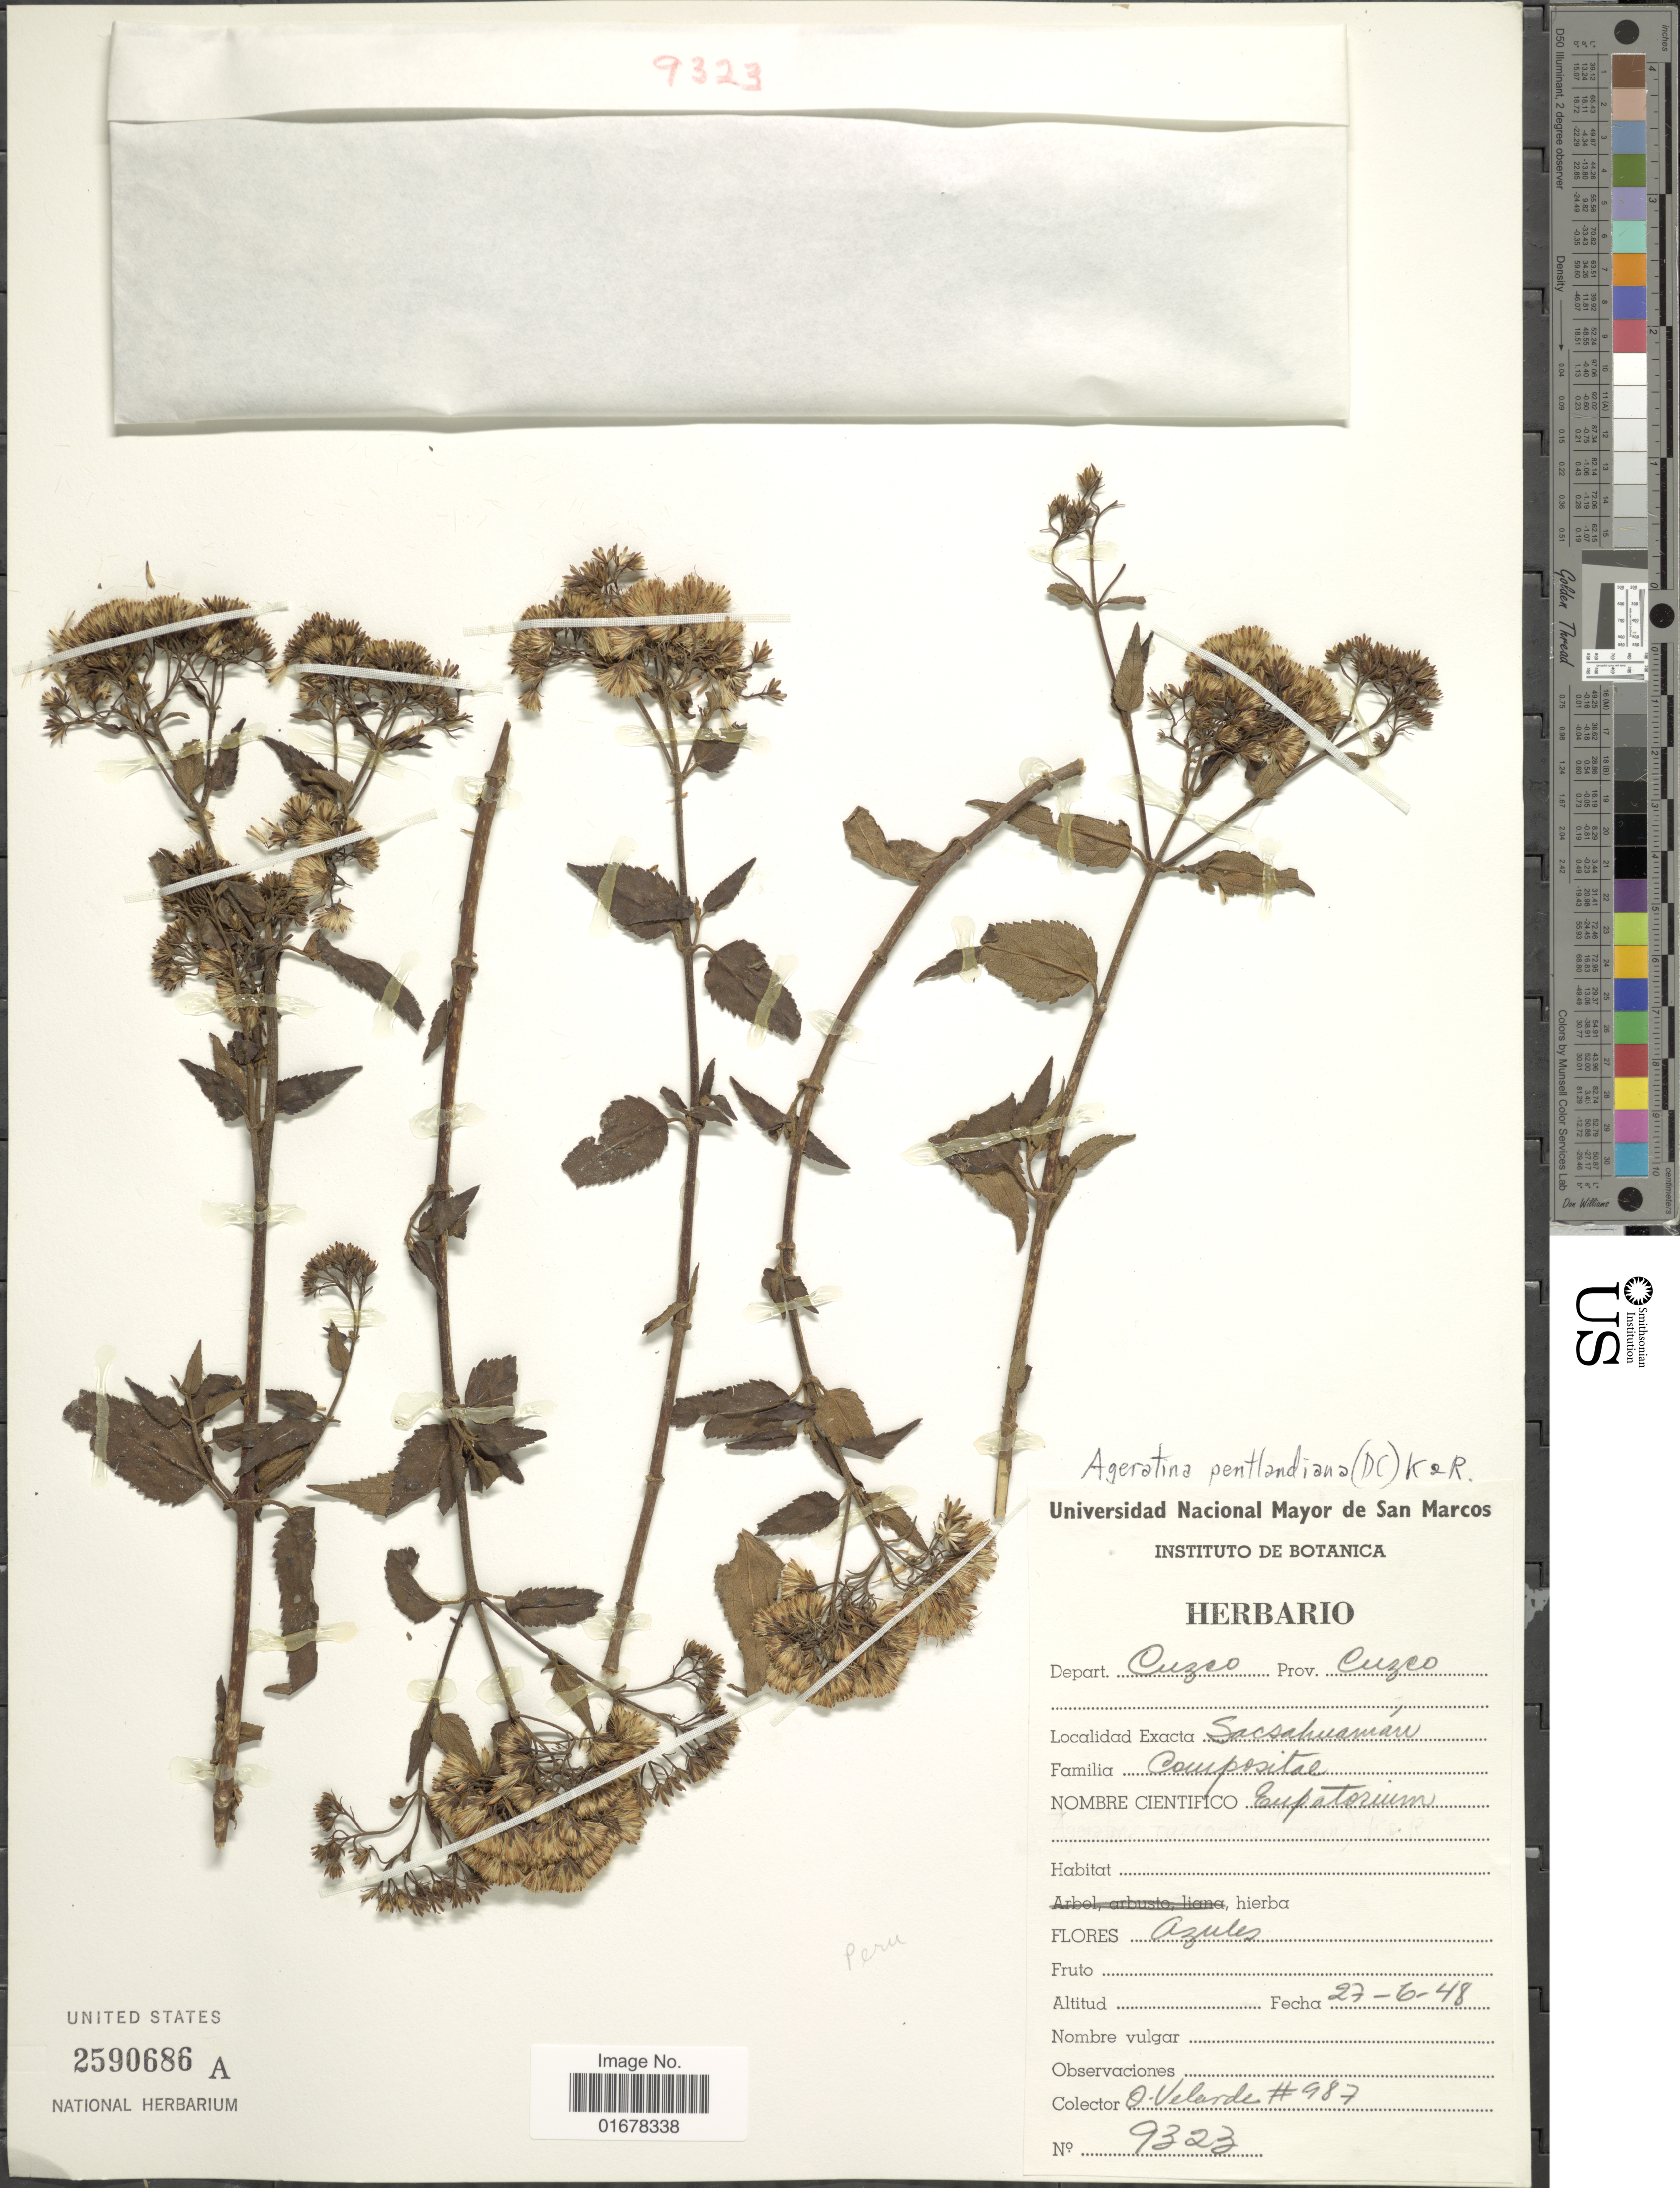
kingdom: Plantae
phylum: Tracheophyta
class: Magnoliopsida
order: Asterales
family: Asteraceae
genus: Ageratina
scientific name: Ageratina pentlandiana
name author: (DC.) R.M. King & H. Rob.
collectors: O. Velarde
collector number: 9323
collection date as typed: Transcribed d/m/y: 27/6/48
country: Peru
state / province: Cusco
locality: Depart. Cusco, Prov. Cuzco, Sacsahuaman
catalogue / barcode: US 2590686A